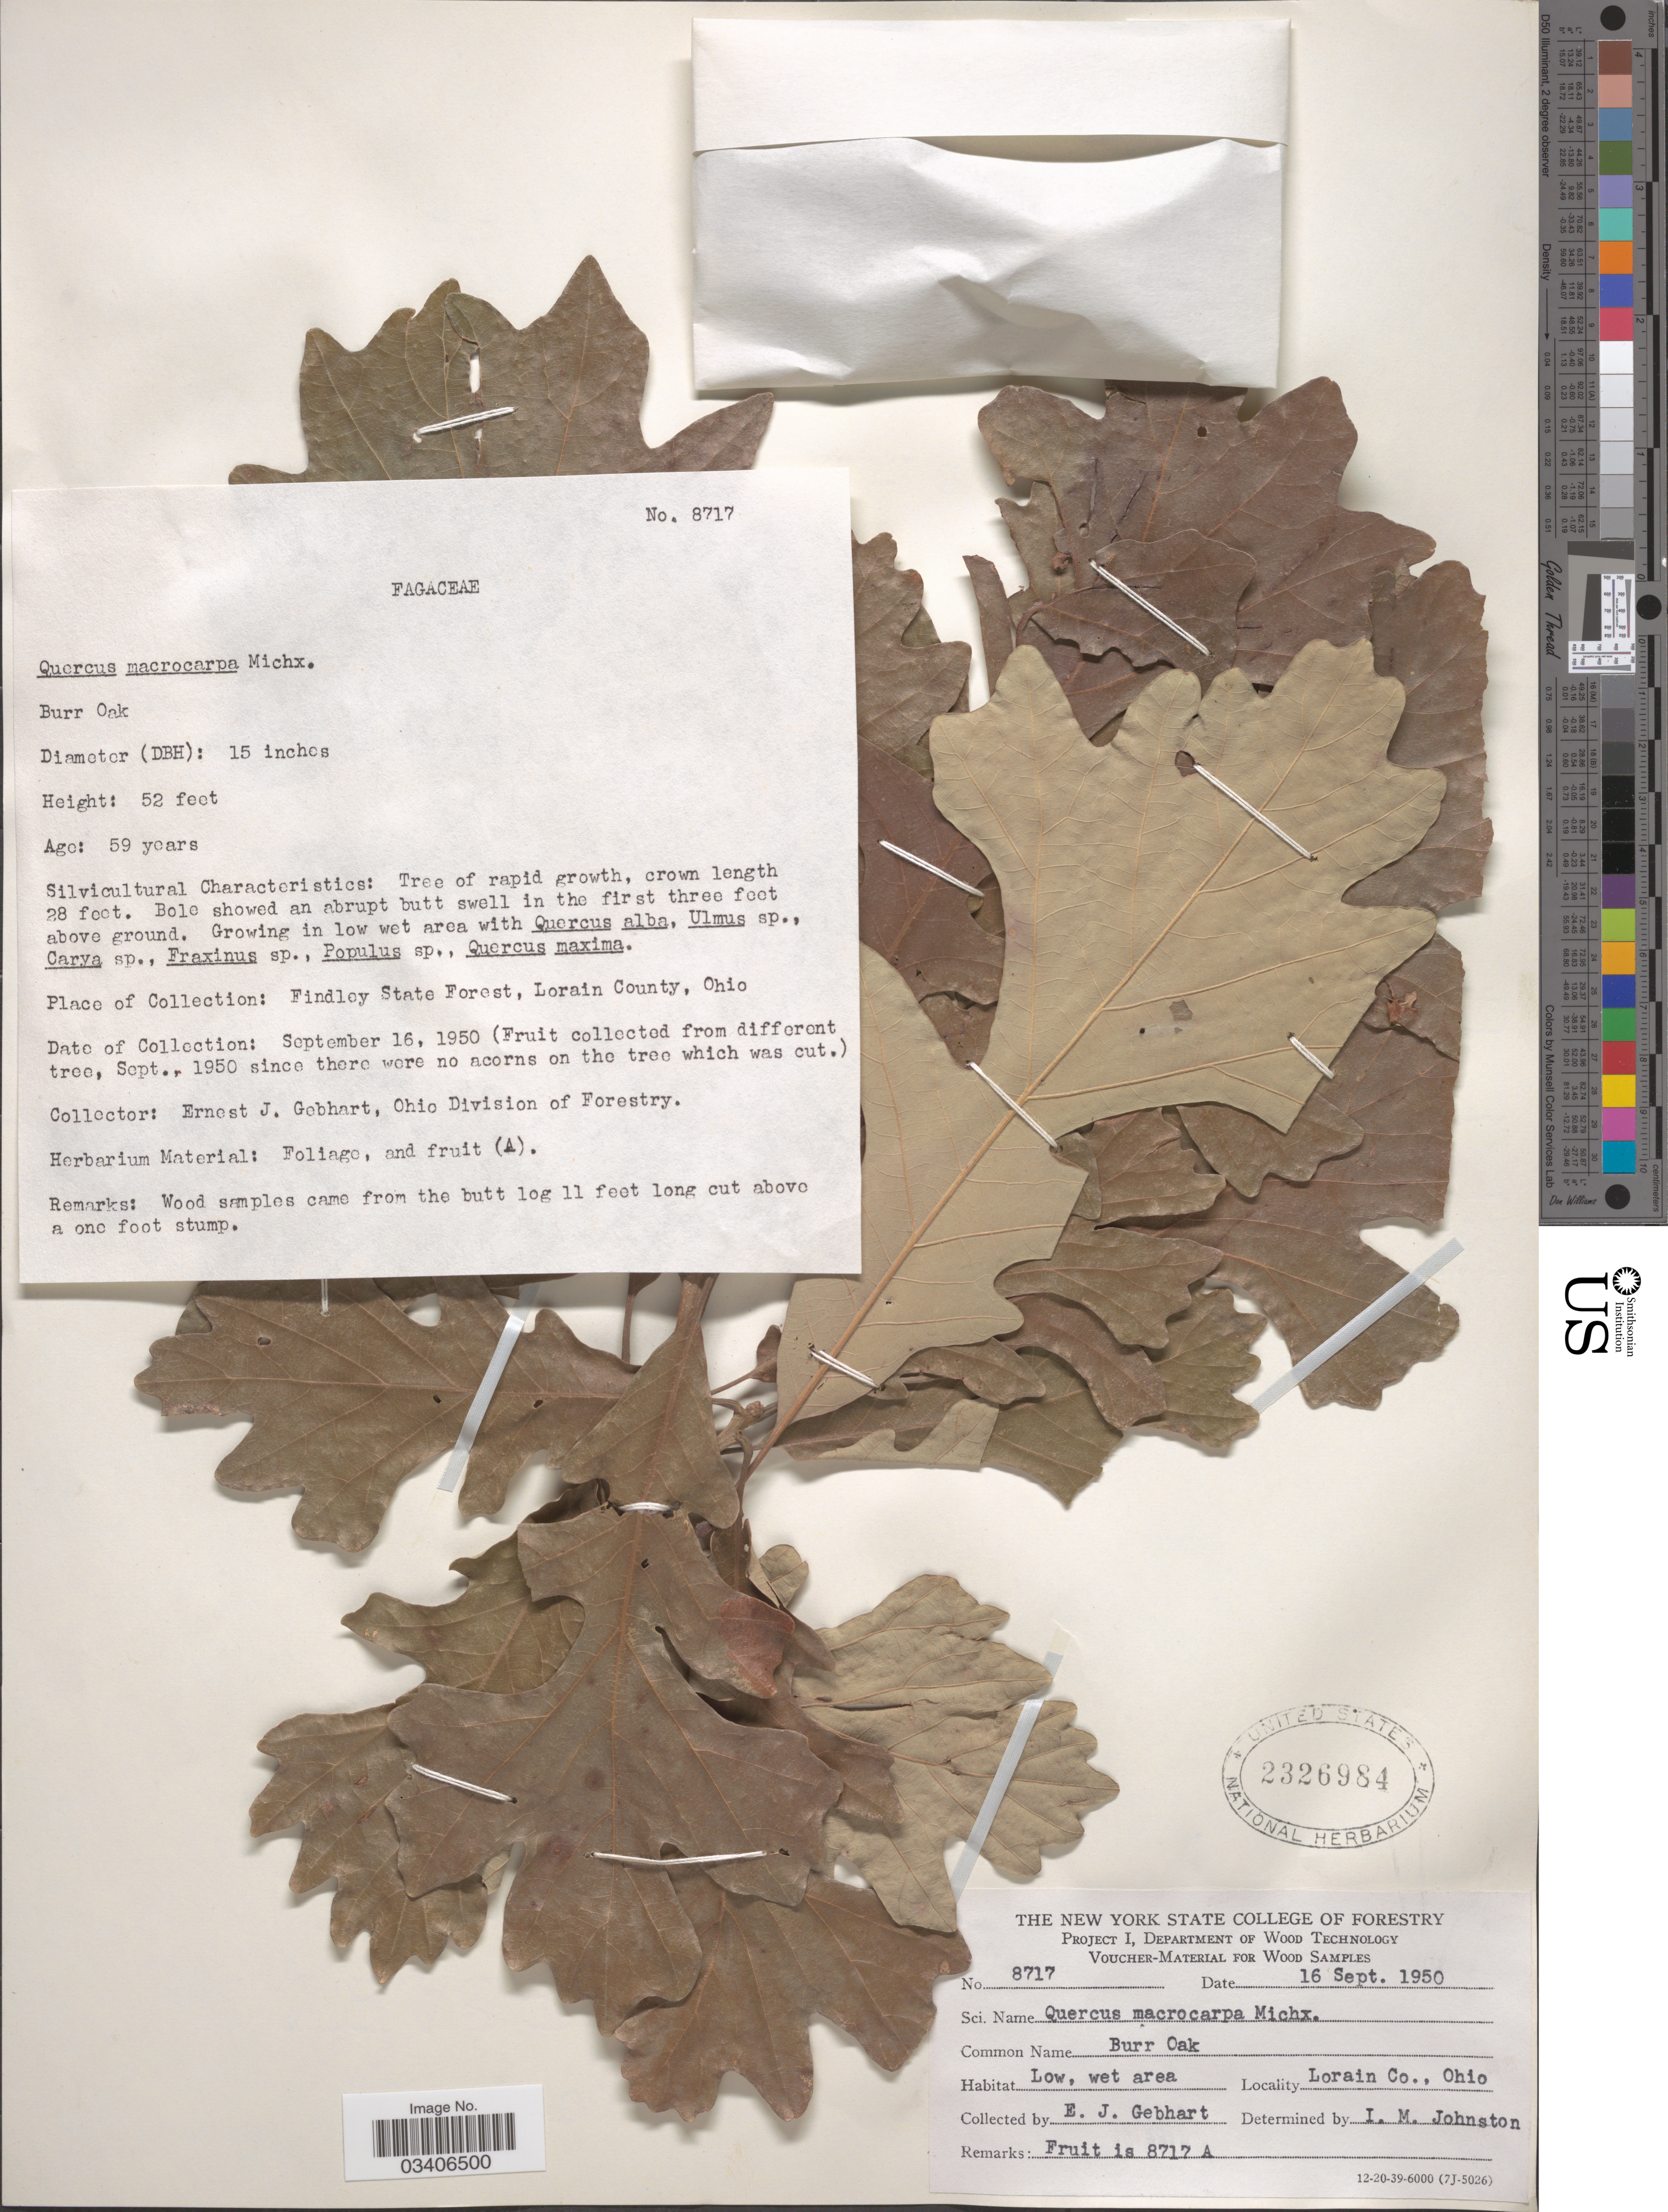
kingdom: Plantae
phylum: Tracheophyta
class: Magnoliopsida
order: Fagales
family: Fagaceae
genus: Quercus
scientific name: Quercus macrocarpa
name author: Michx.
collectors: E. J. Gebhart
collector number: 8717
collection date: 1950-09-16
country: United States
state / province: Ohio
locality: Findley State Forest, Lorain County.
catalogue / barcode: US 2326984